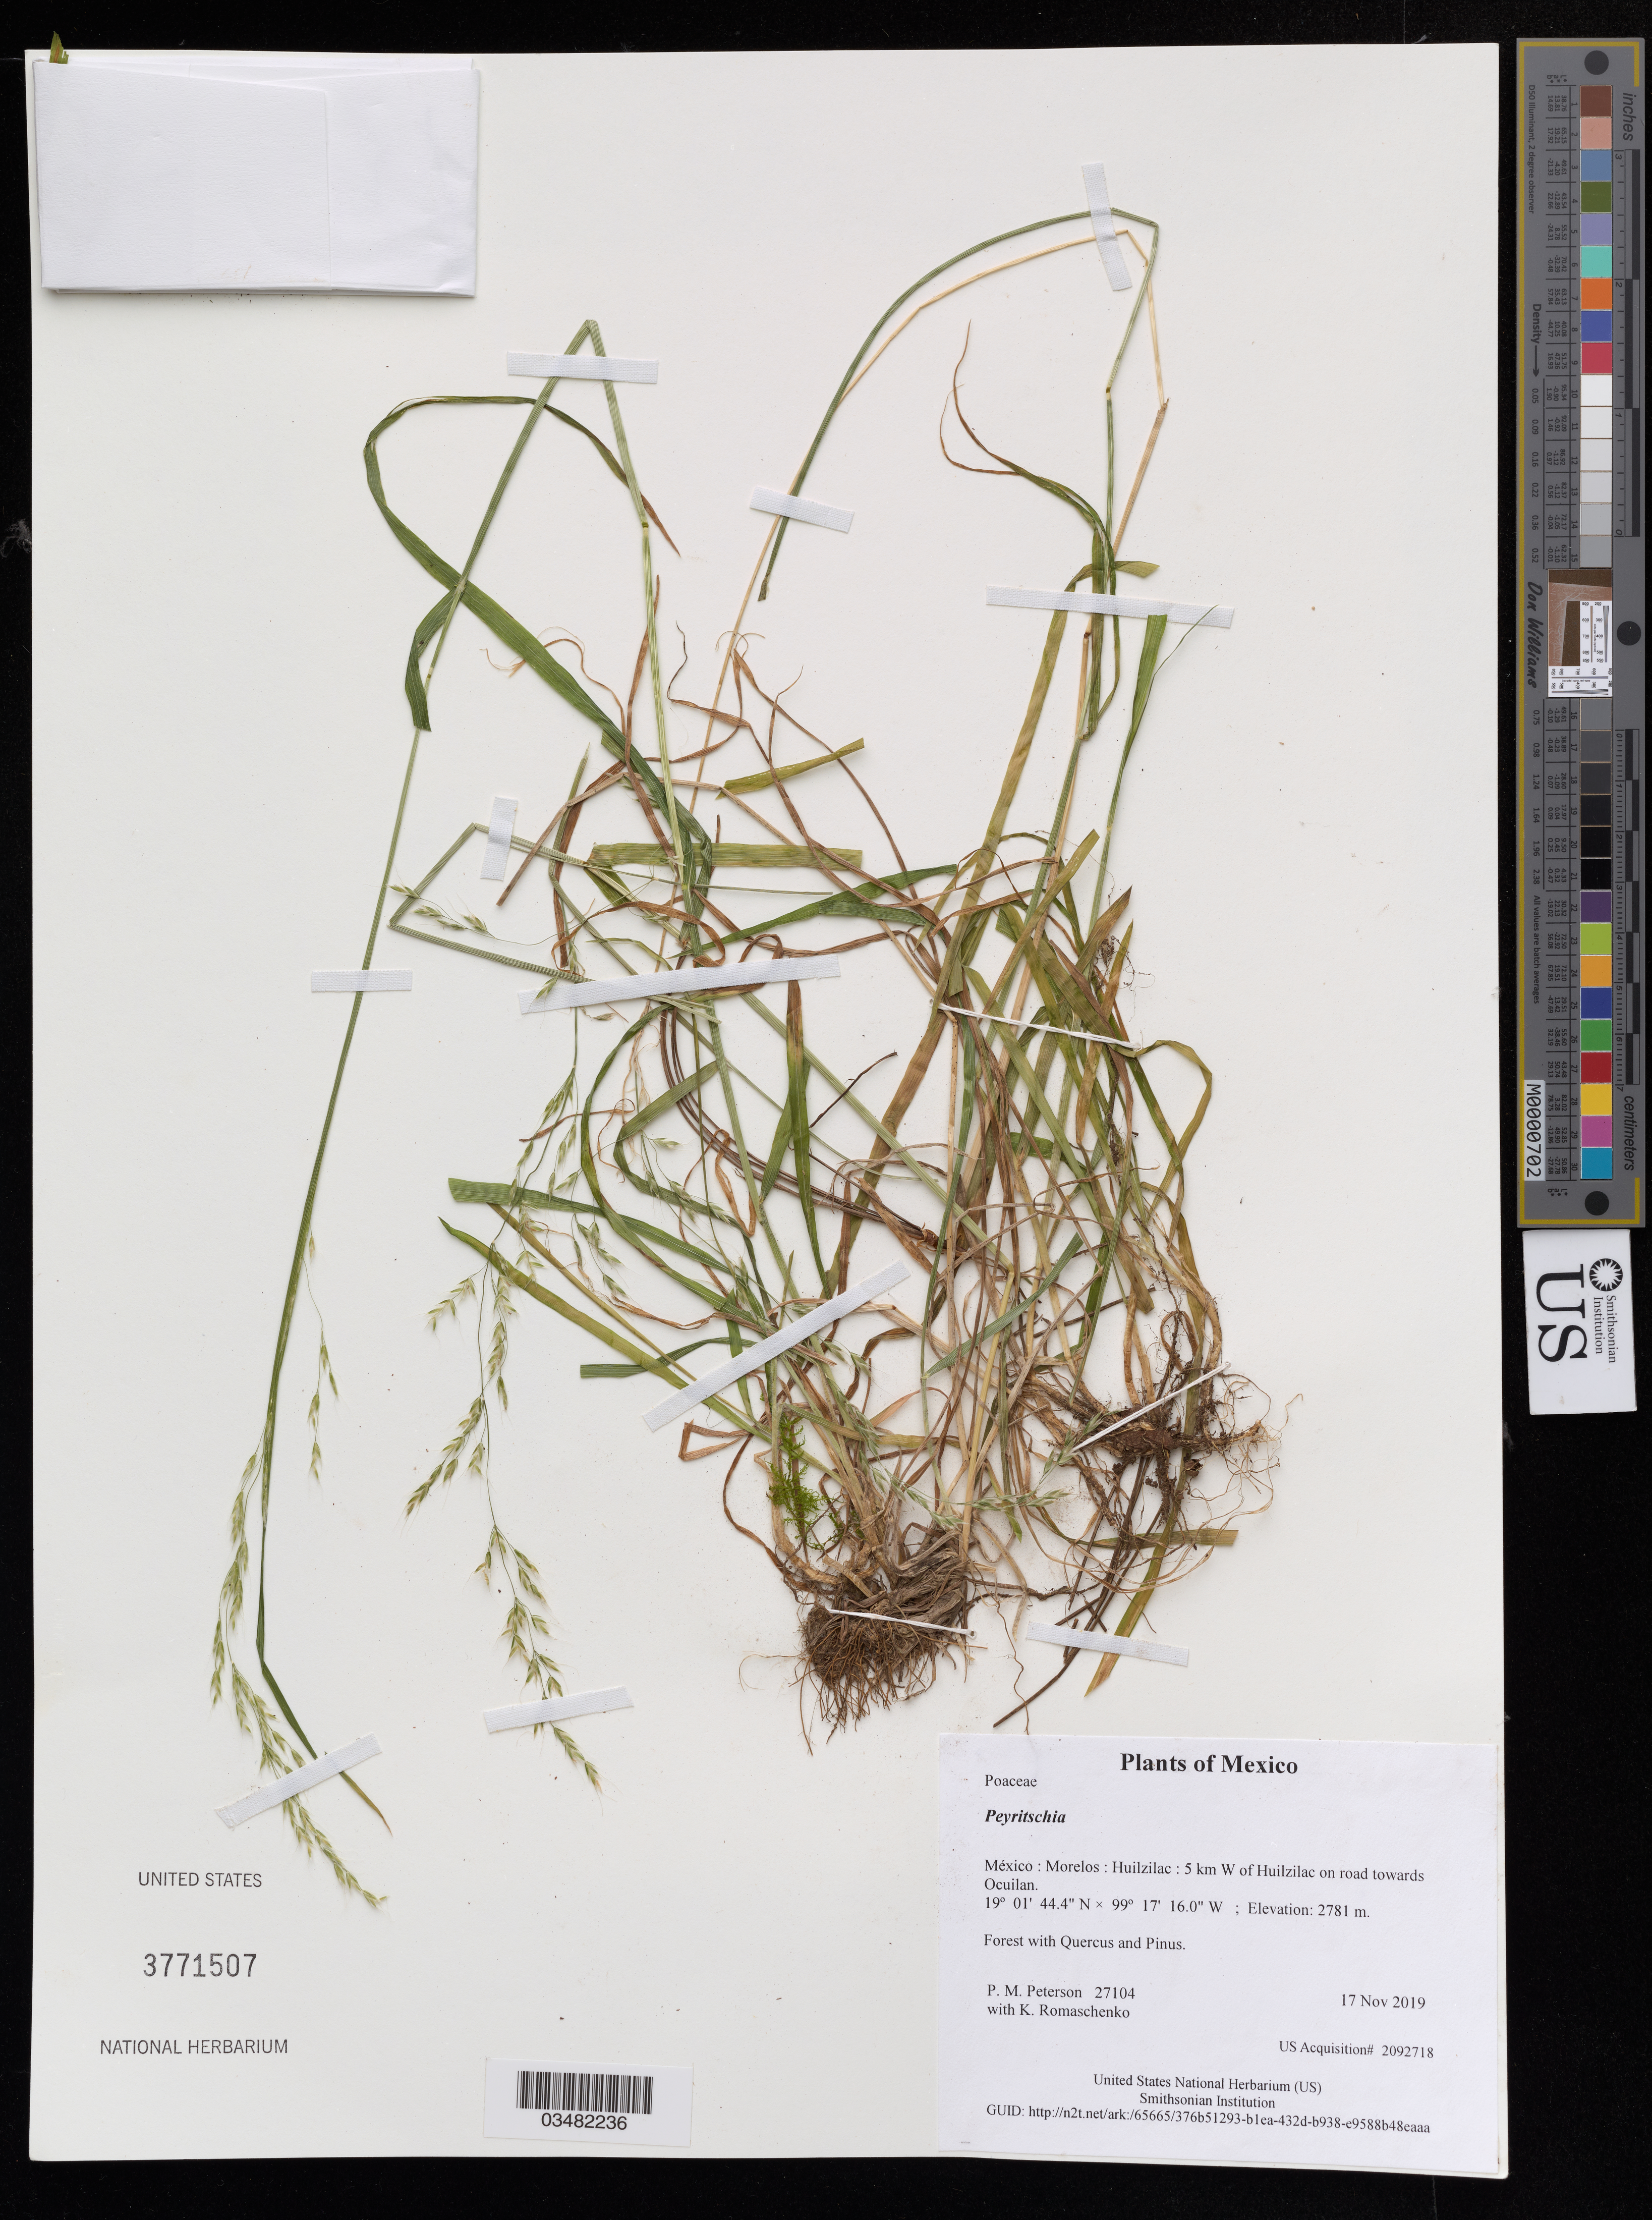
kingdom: Plantae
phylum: Tracheophyta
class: Liliopsida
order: Poales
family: Poaceae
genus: Peyritschia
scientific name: Peyritschia sp.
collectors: P. M. Peterson & K. Romaschenko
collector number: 27104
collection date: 2019-11-17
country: México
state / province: Morelos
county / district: Huilzilac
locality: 5 km W of Huilzilac on road towards Ocuilan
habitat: Forest with Quercus and Pinus.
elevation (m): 2781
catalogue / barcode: US 3771507